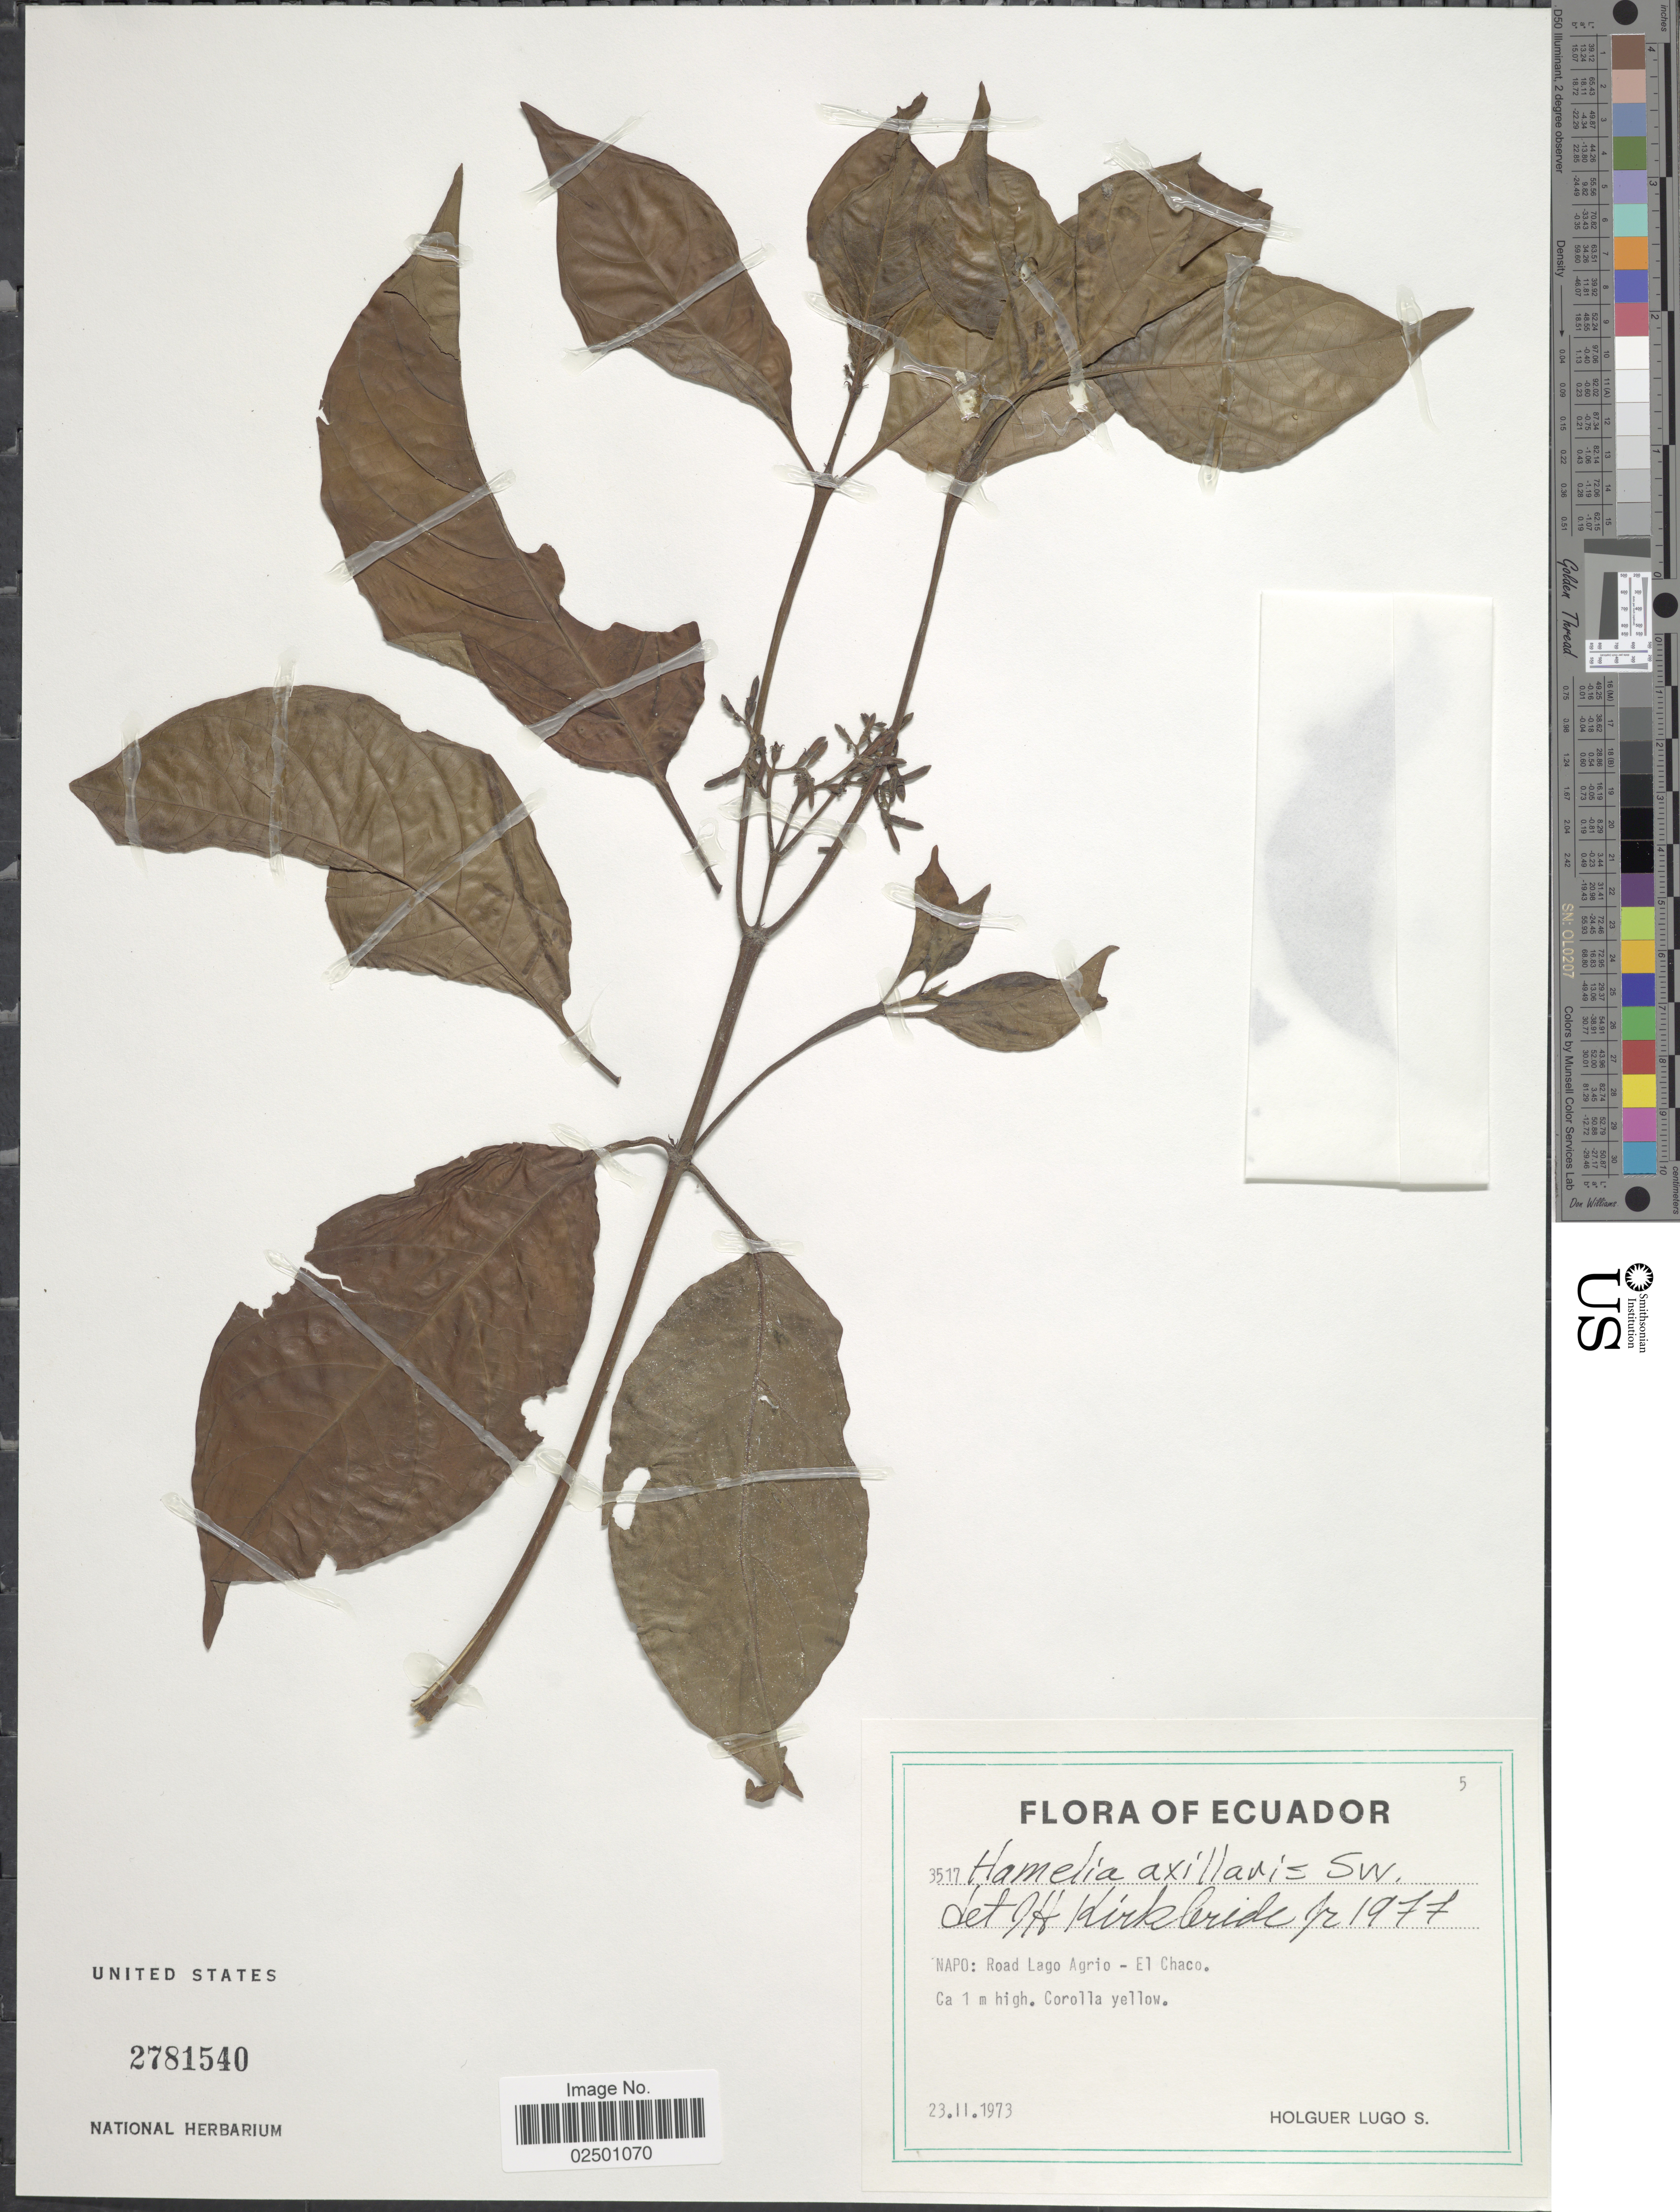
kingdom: Plantae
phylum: Tracheophyta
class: Magnoliopsida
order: Gentianales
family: Rubiaceae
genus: Hamelia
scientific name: Hamelia axillaris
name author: Sw.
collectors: H. Lugo S.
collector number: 3517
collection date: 1973-02-23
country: Ecuador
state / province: Napo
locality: Napo: Road Lago Agrio - El Chaco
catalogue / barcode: US 2781540